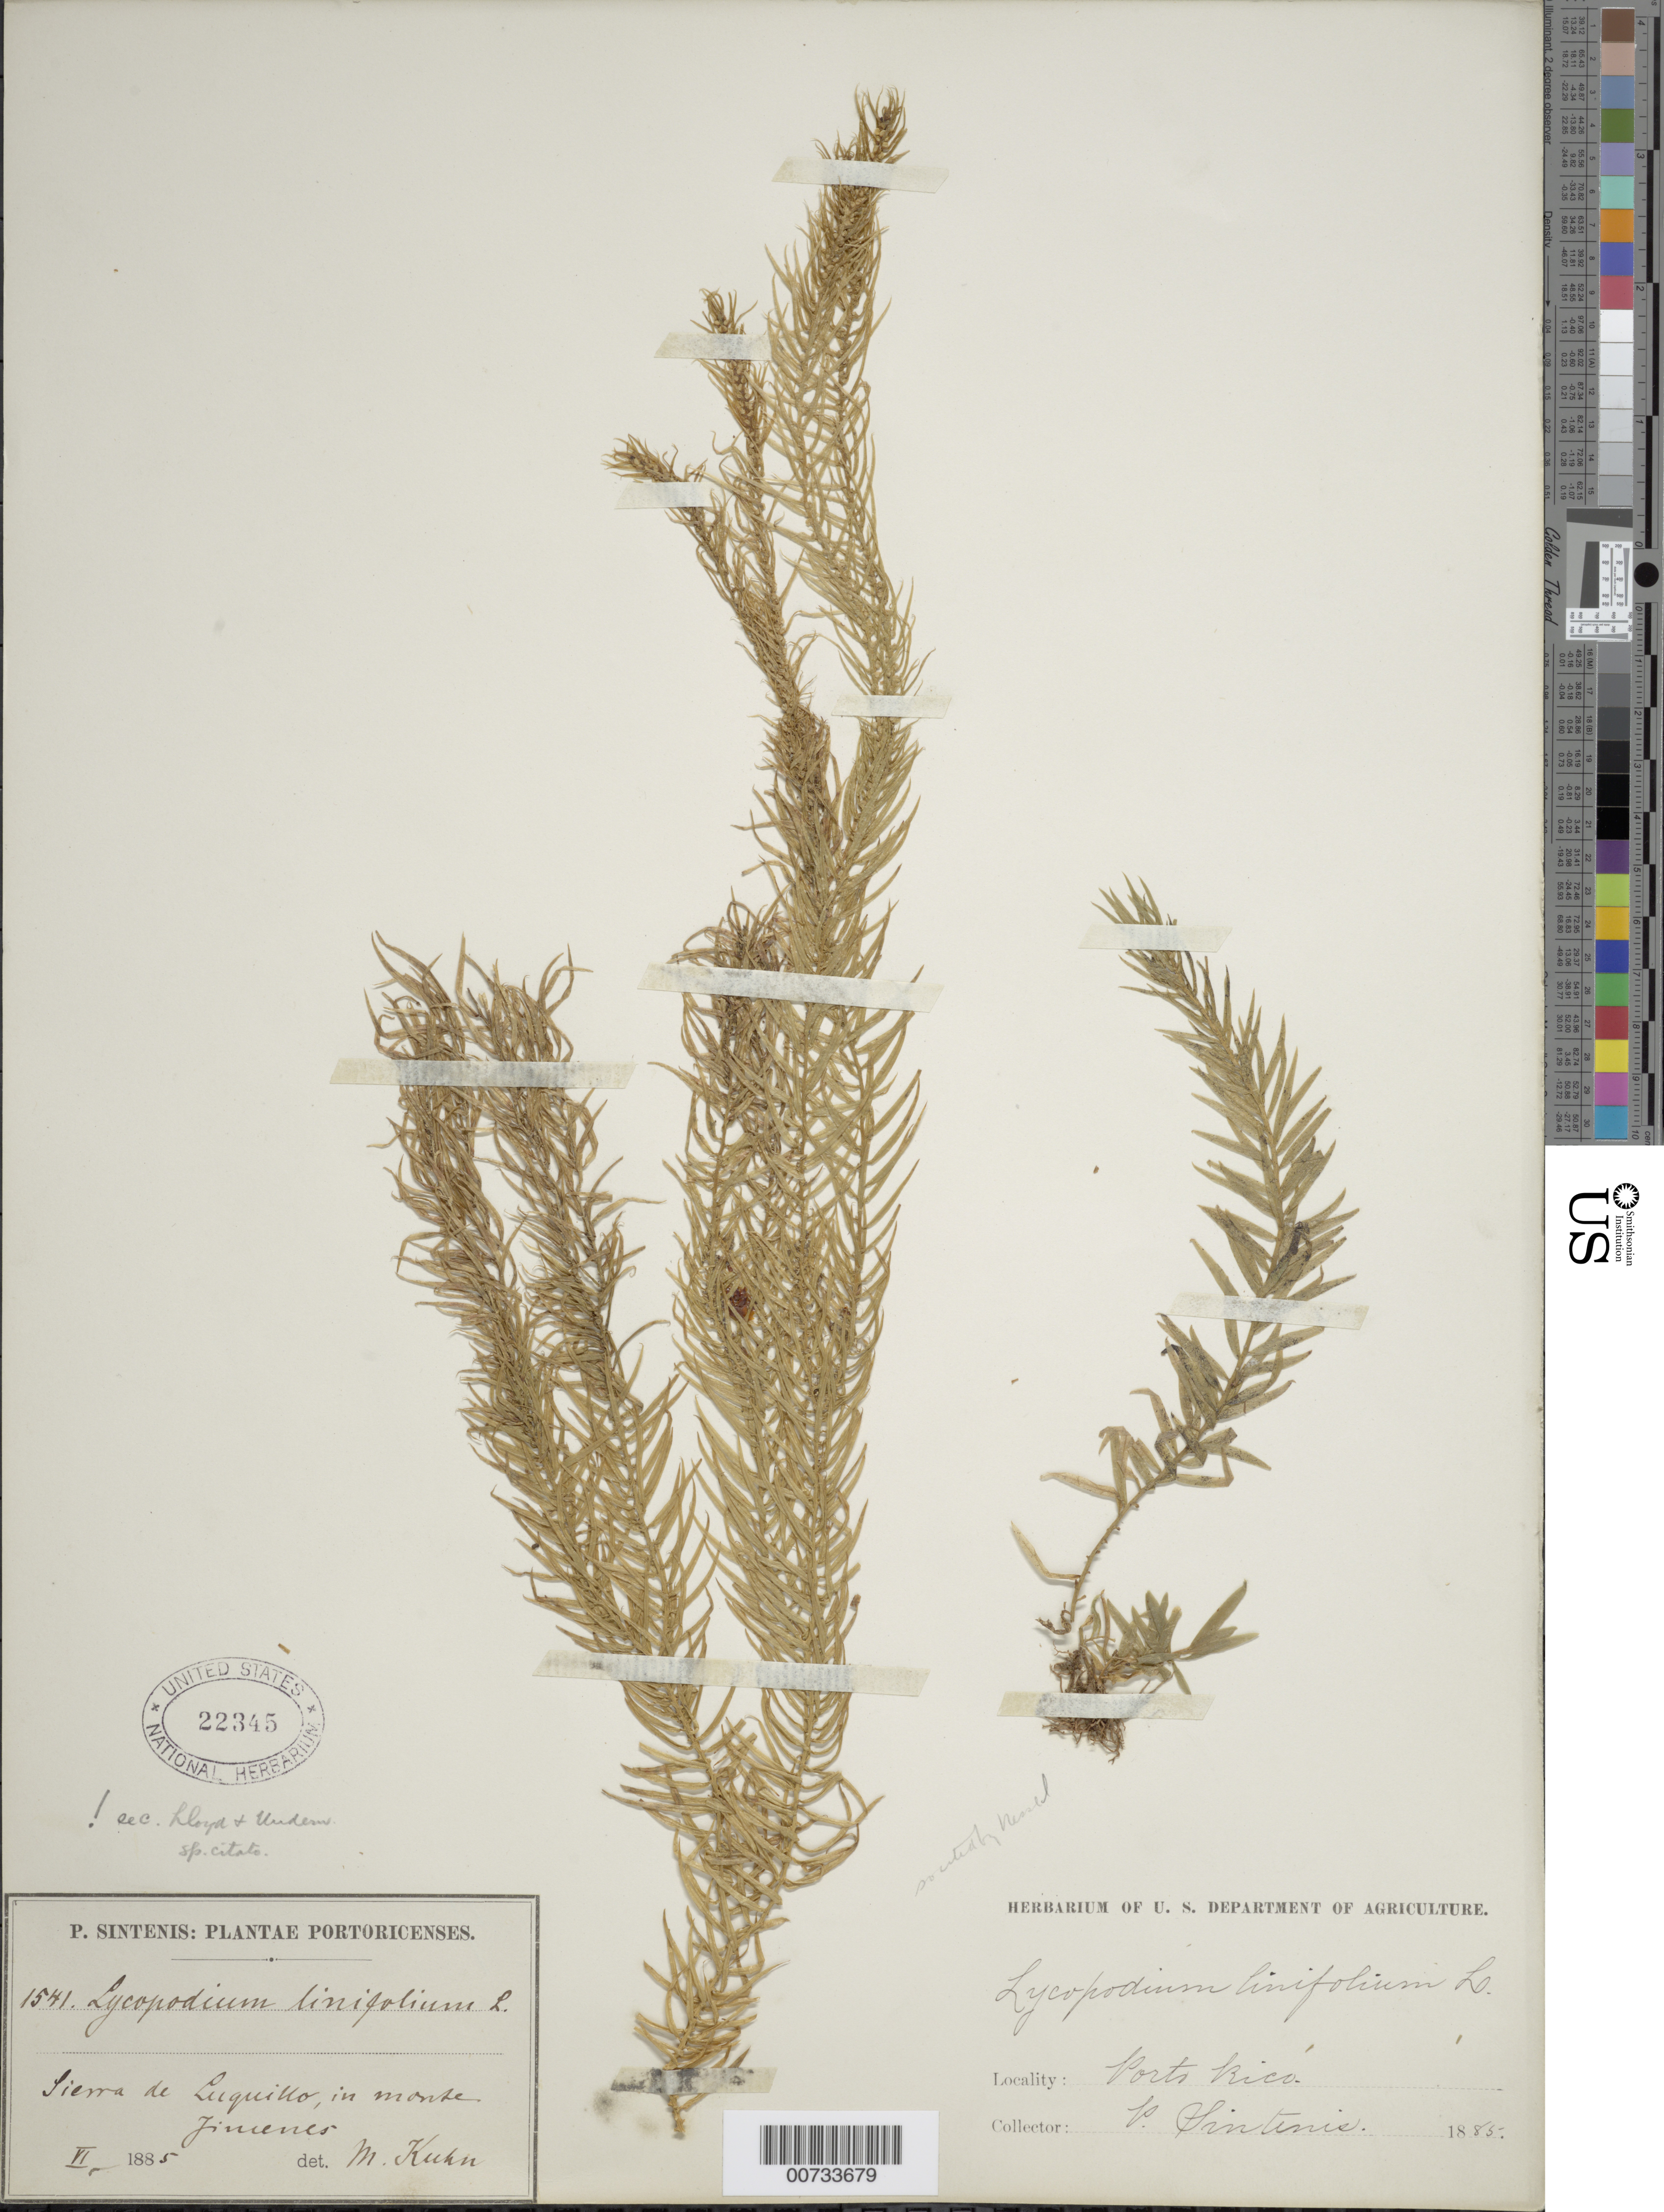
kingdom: Plantae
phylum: Tracheophyta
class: Lycopodiopsida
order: Lycopodiales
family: Lycopodiaceae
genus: Phlegmariurus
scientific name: Phlegmariurus linifolius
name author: (L.) B. Øllg.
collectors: P. Sintenis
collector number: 1541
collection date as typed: Jun 1885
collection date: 1885-06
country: Puerto Rico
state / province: Luquillo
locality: Sierra de Luquillo, in monte Jimenes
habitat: In monte Jimenes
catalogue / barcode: US 22345